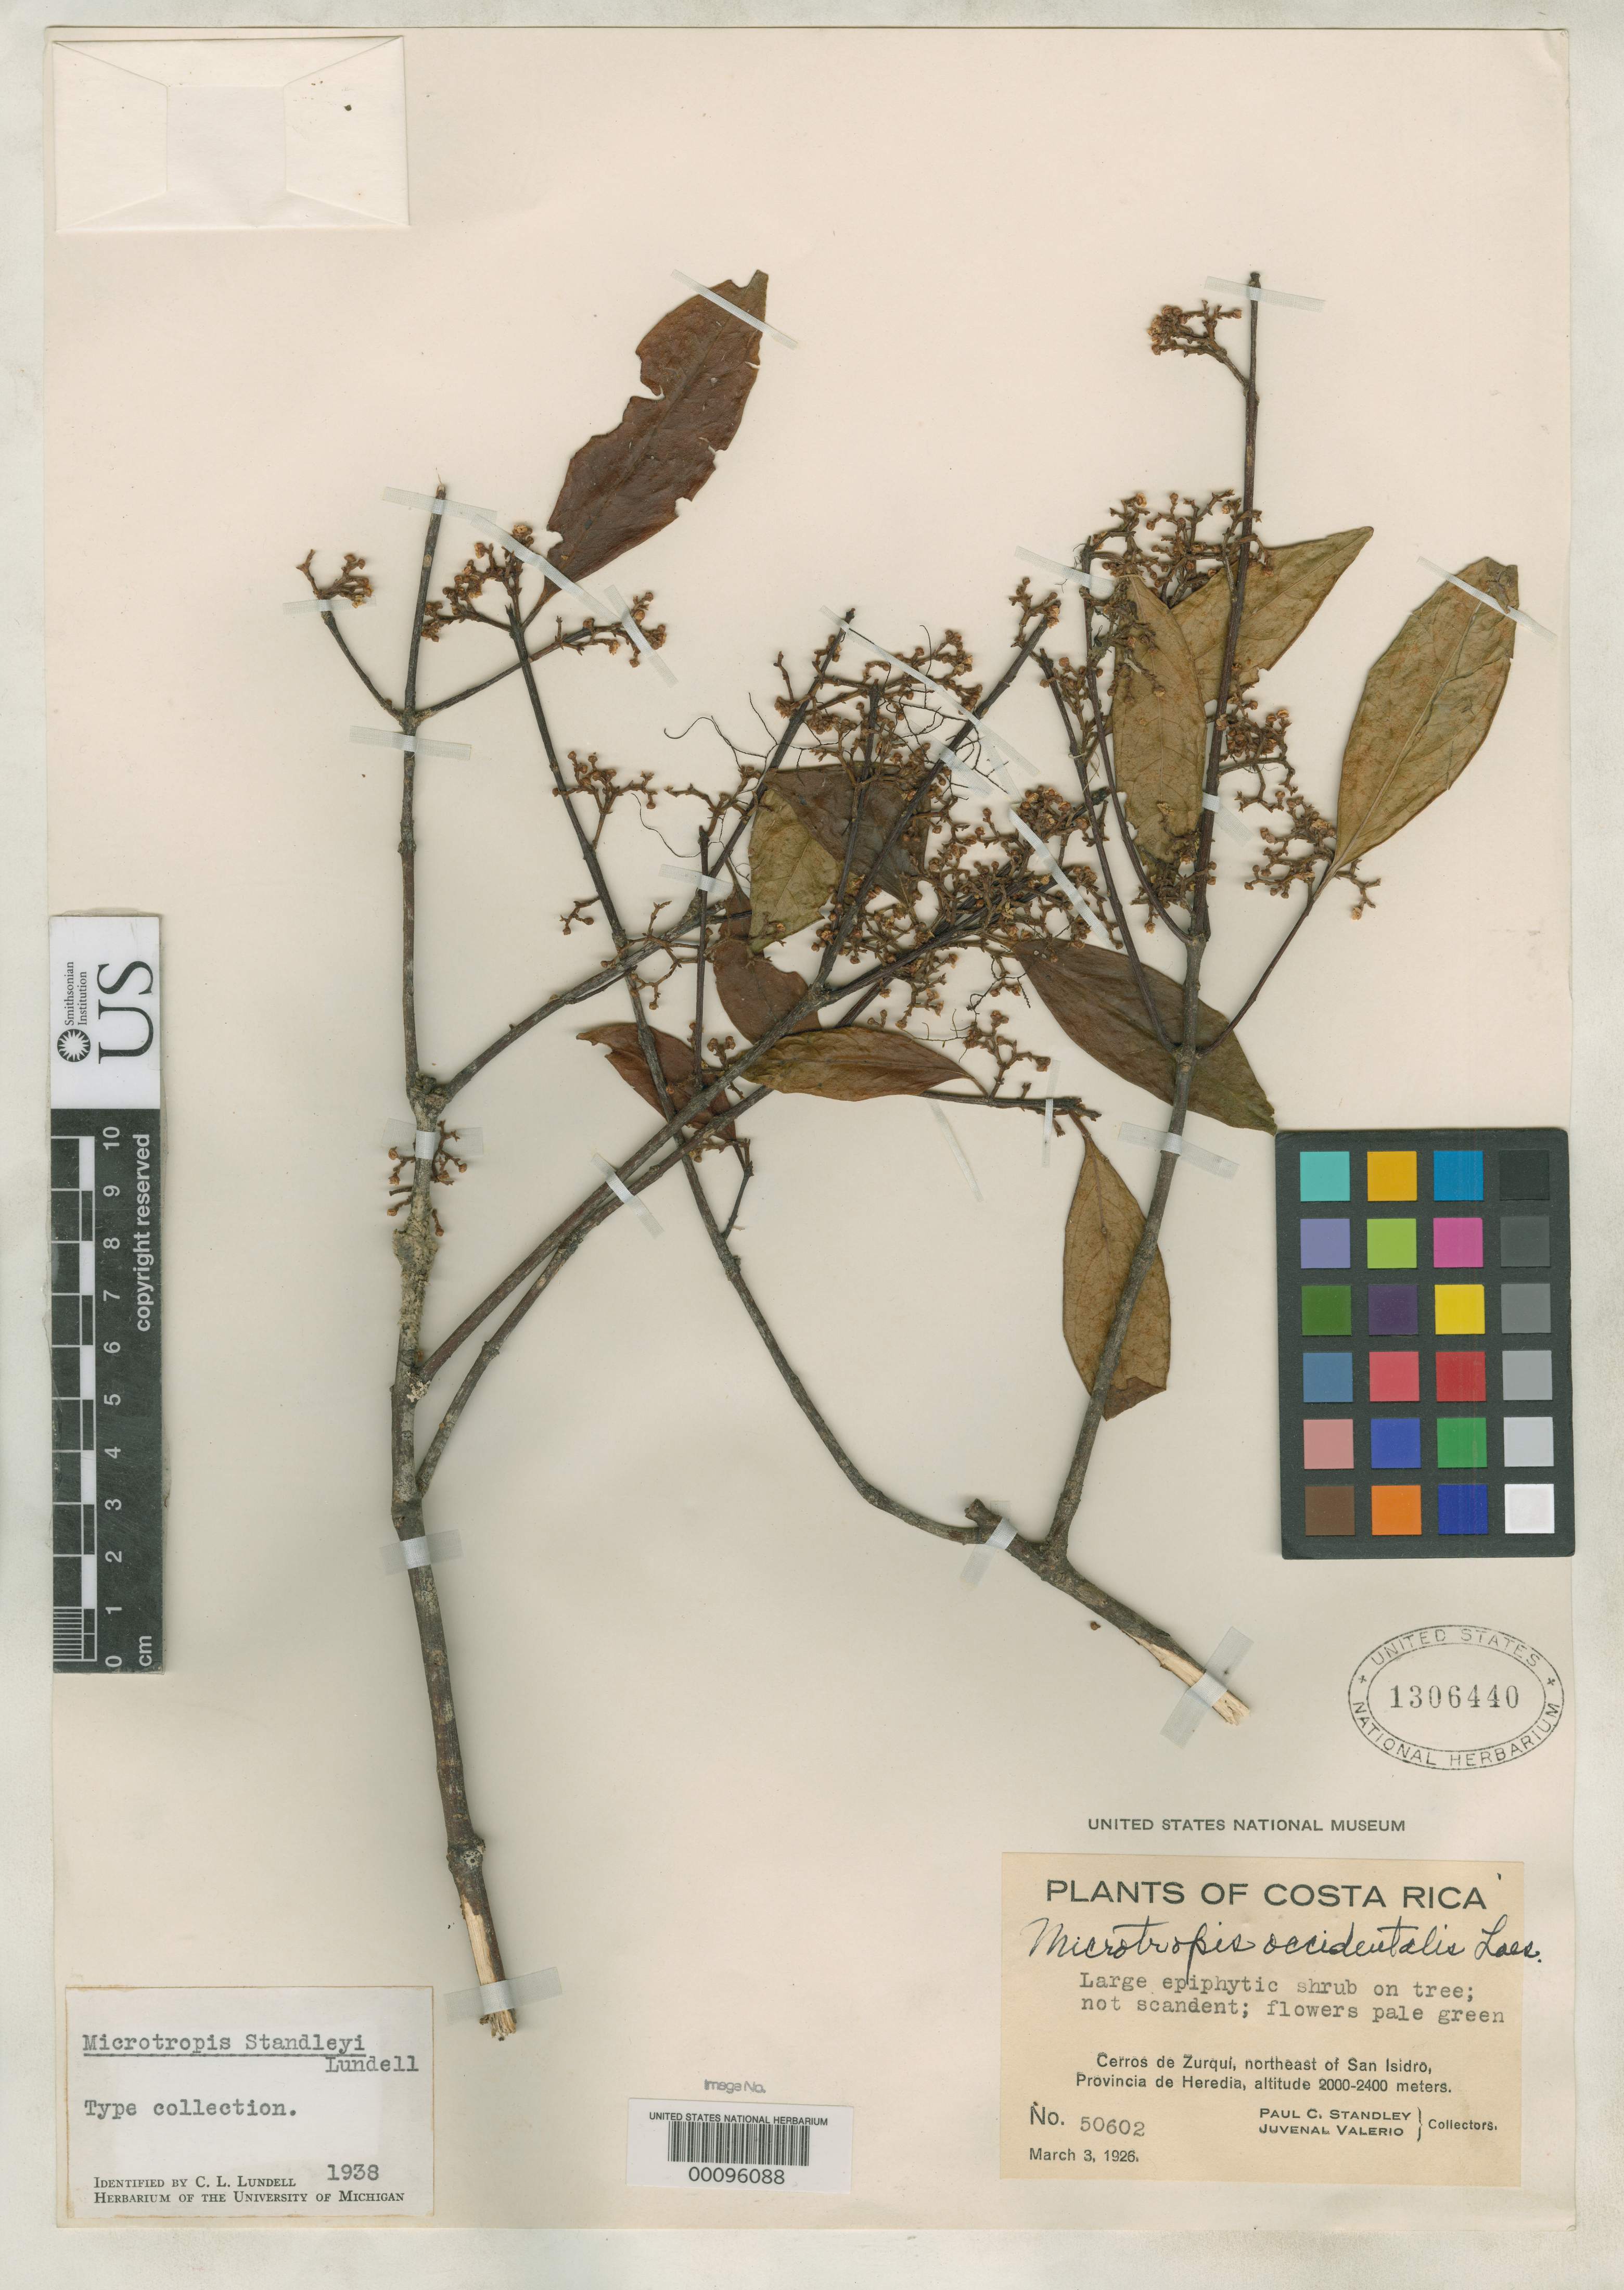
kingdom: Plantae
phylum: Tracheophyta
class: Magnoliopsida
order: Celastrales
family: Celastraceae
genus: Microtropis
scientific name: Microtropis standleyi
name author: Lundell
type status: Isotype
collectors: P. C. Standley & J. Valerio R.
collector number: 50602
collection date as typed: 03 Mar 1926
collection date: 1926-03-03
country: Costa Rica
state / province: Heredia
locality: Cerros de Zurqui, NE of San Isidro.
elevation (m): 2000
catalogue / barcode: US 1306440